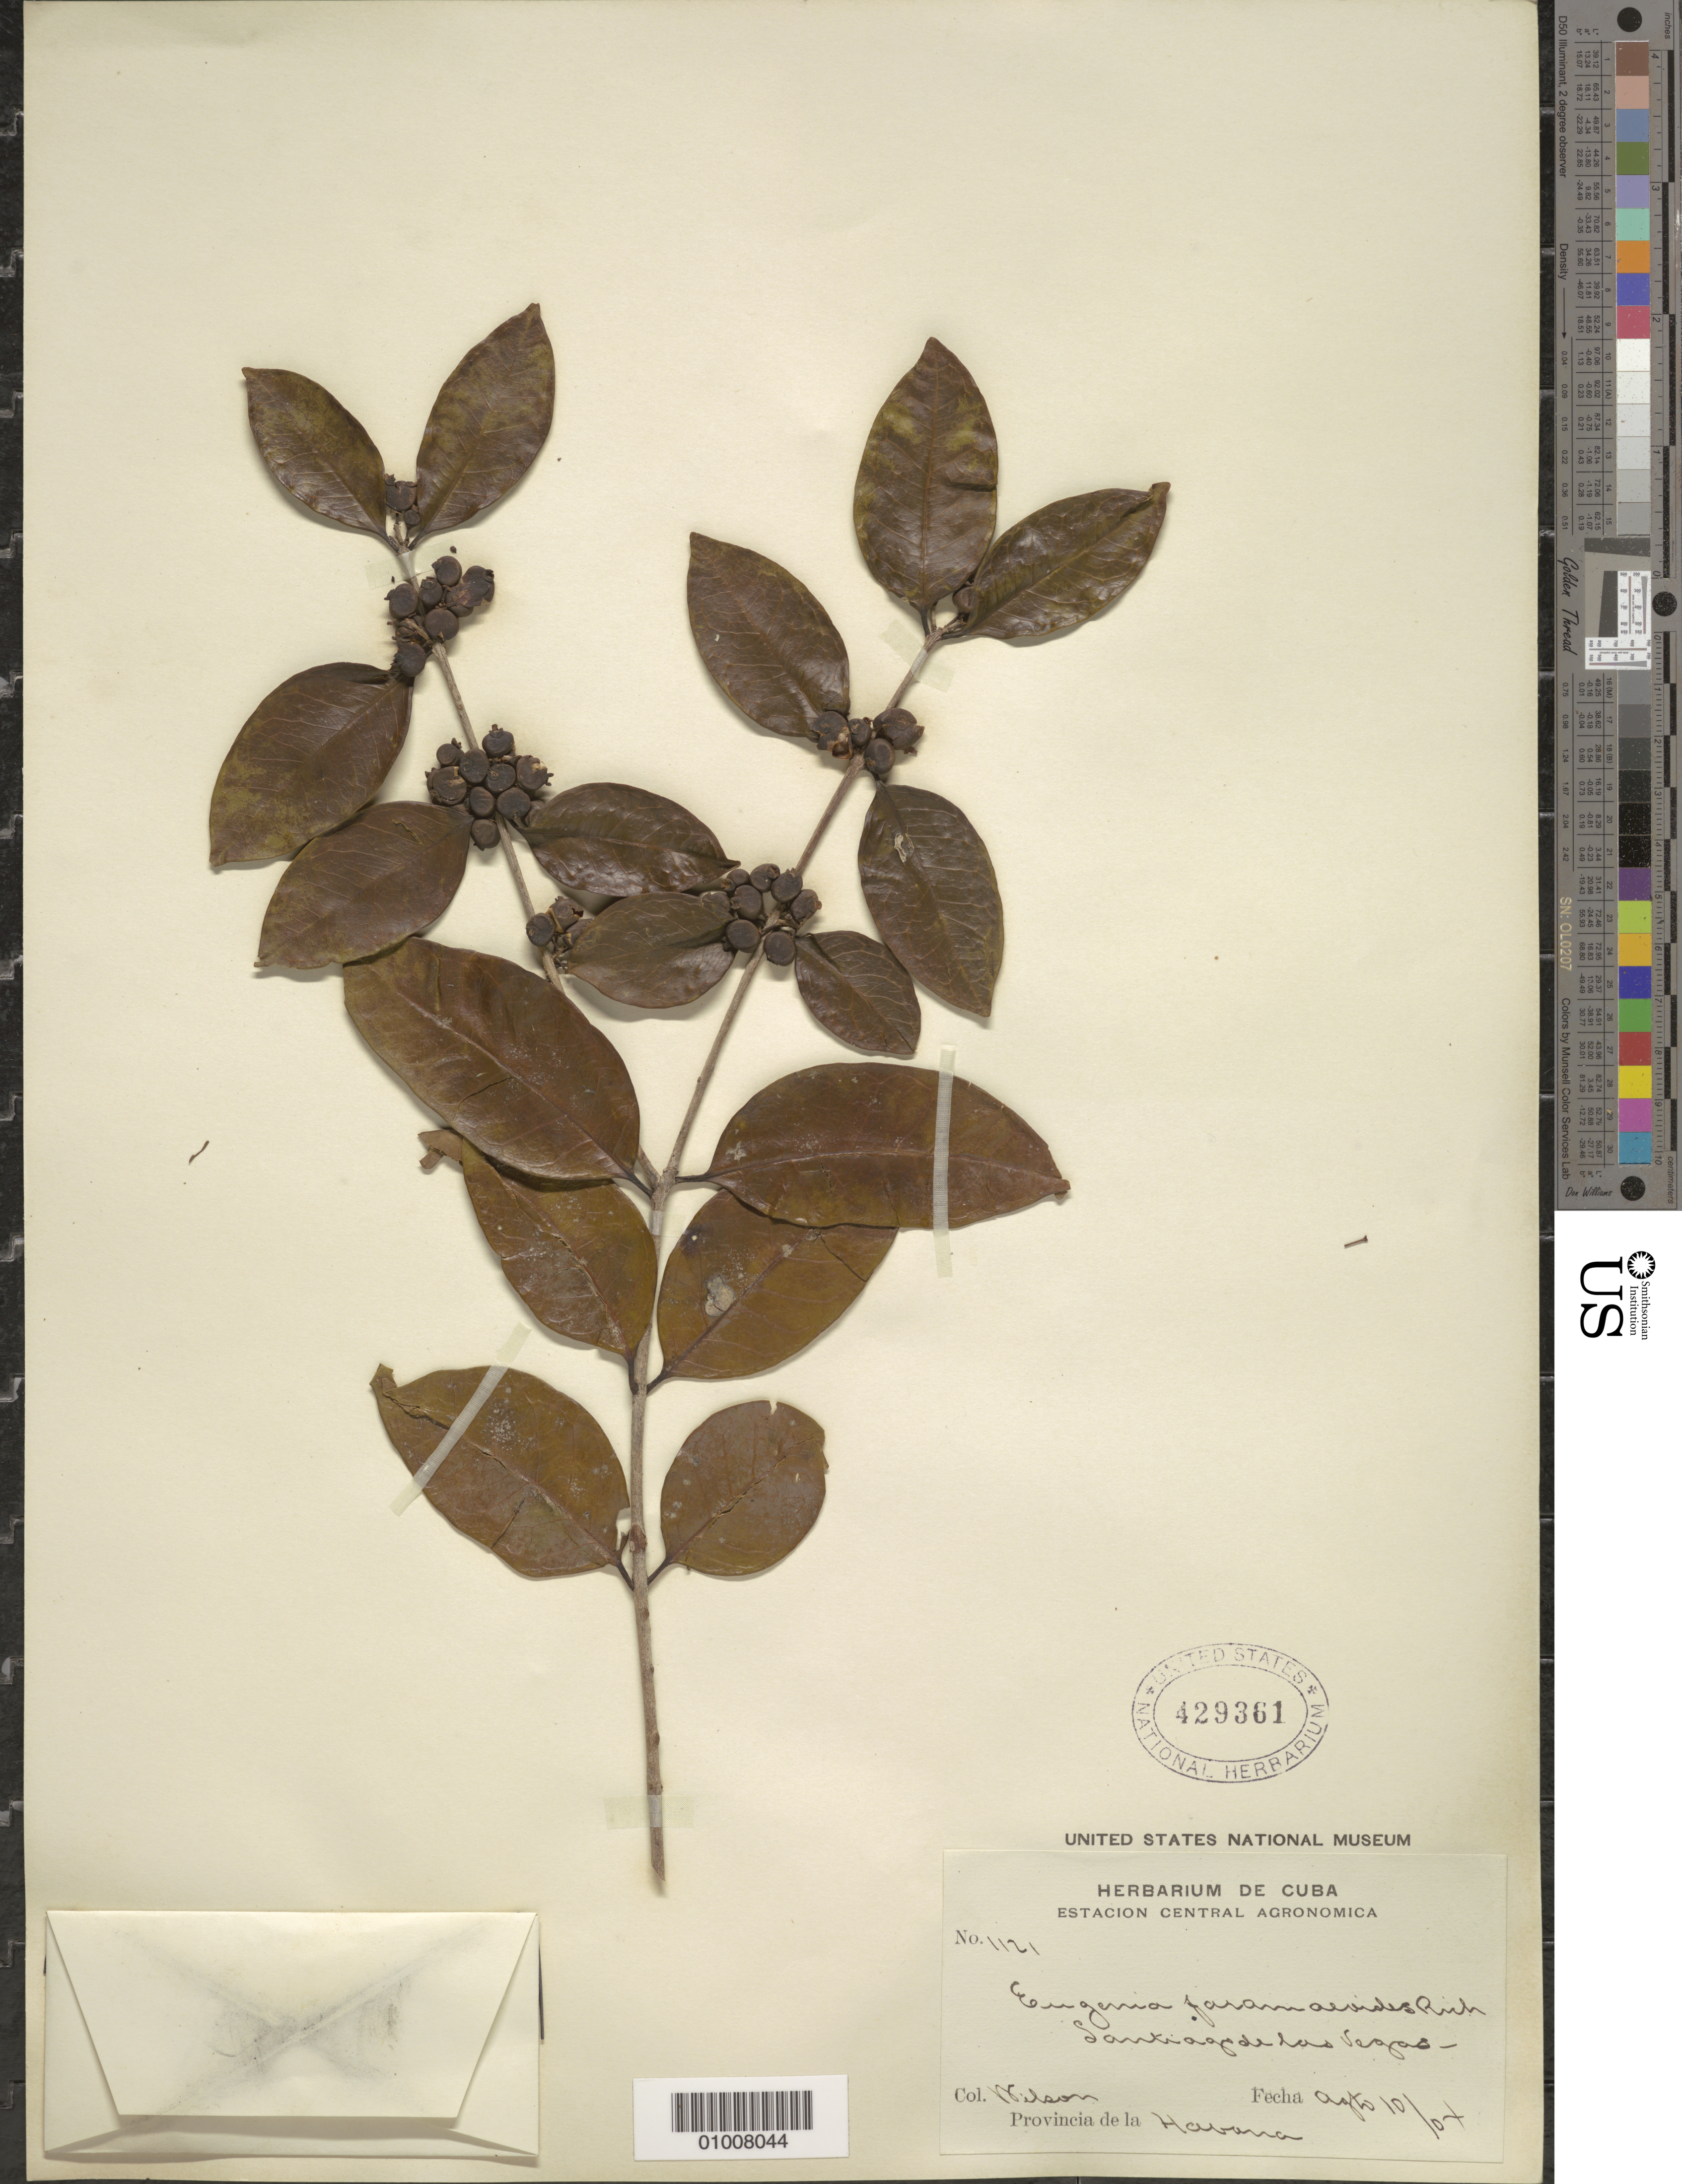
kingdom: Plantae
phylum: Tracheophyta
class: Magnoliopsida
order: Myrtales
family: Myrtaceae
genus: Eugenia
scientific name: Eugenia farameoides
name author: A. Rich.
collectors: -- Wilson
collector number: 1121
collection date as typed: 10 Aug 1904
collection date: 1904-08-10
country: Cuba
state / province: La Habana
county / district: Municipio Boyeros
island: Cuba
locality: Santiago de las Vegas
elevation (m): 97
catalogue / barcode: US 429361